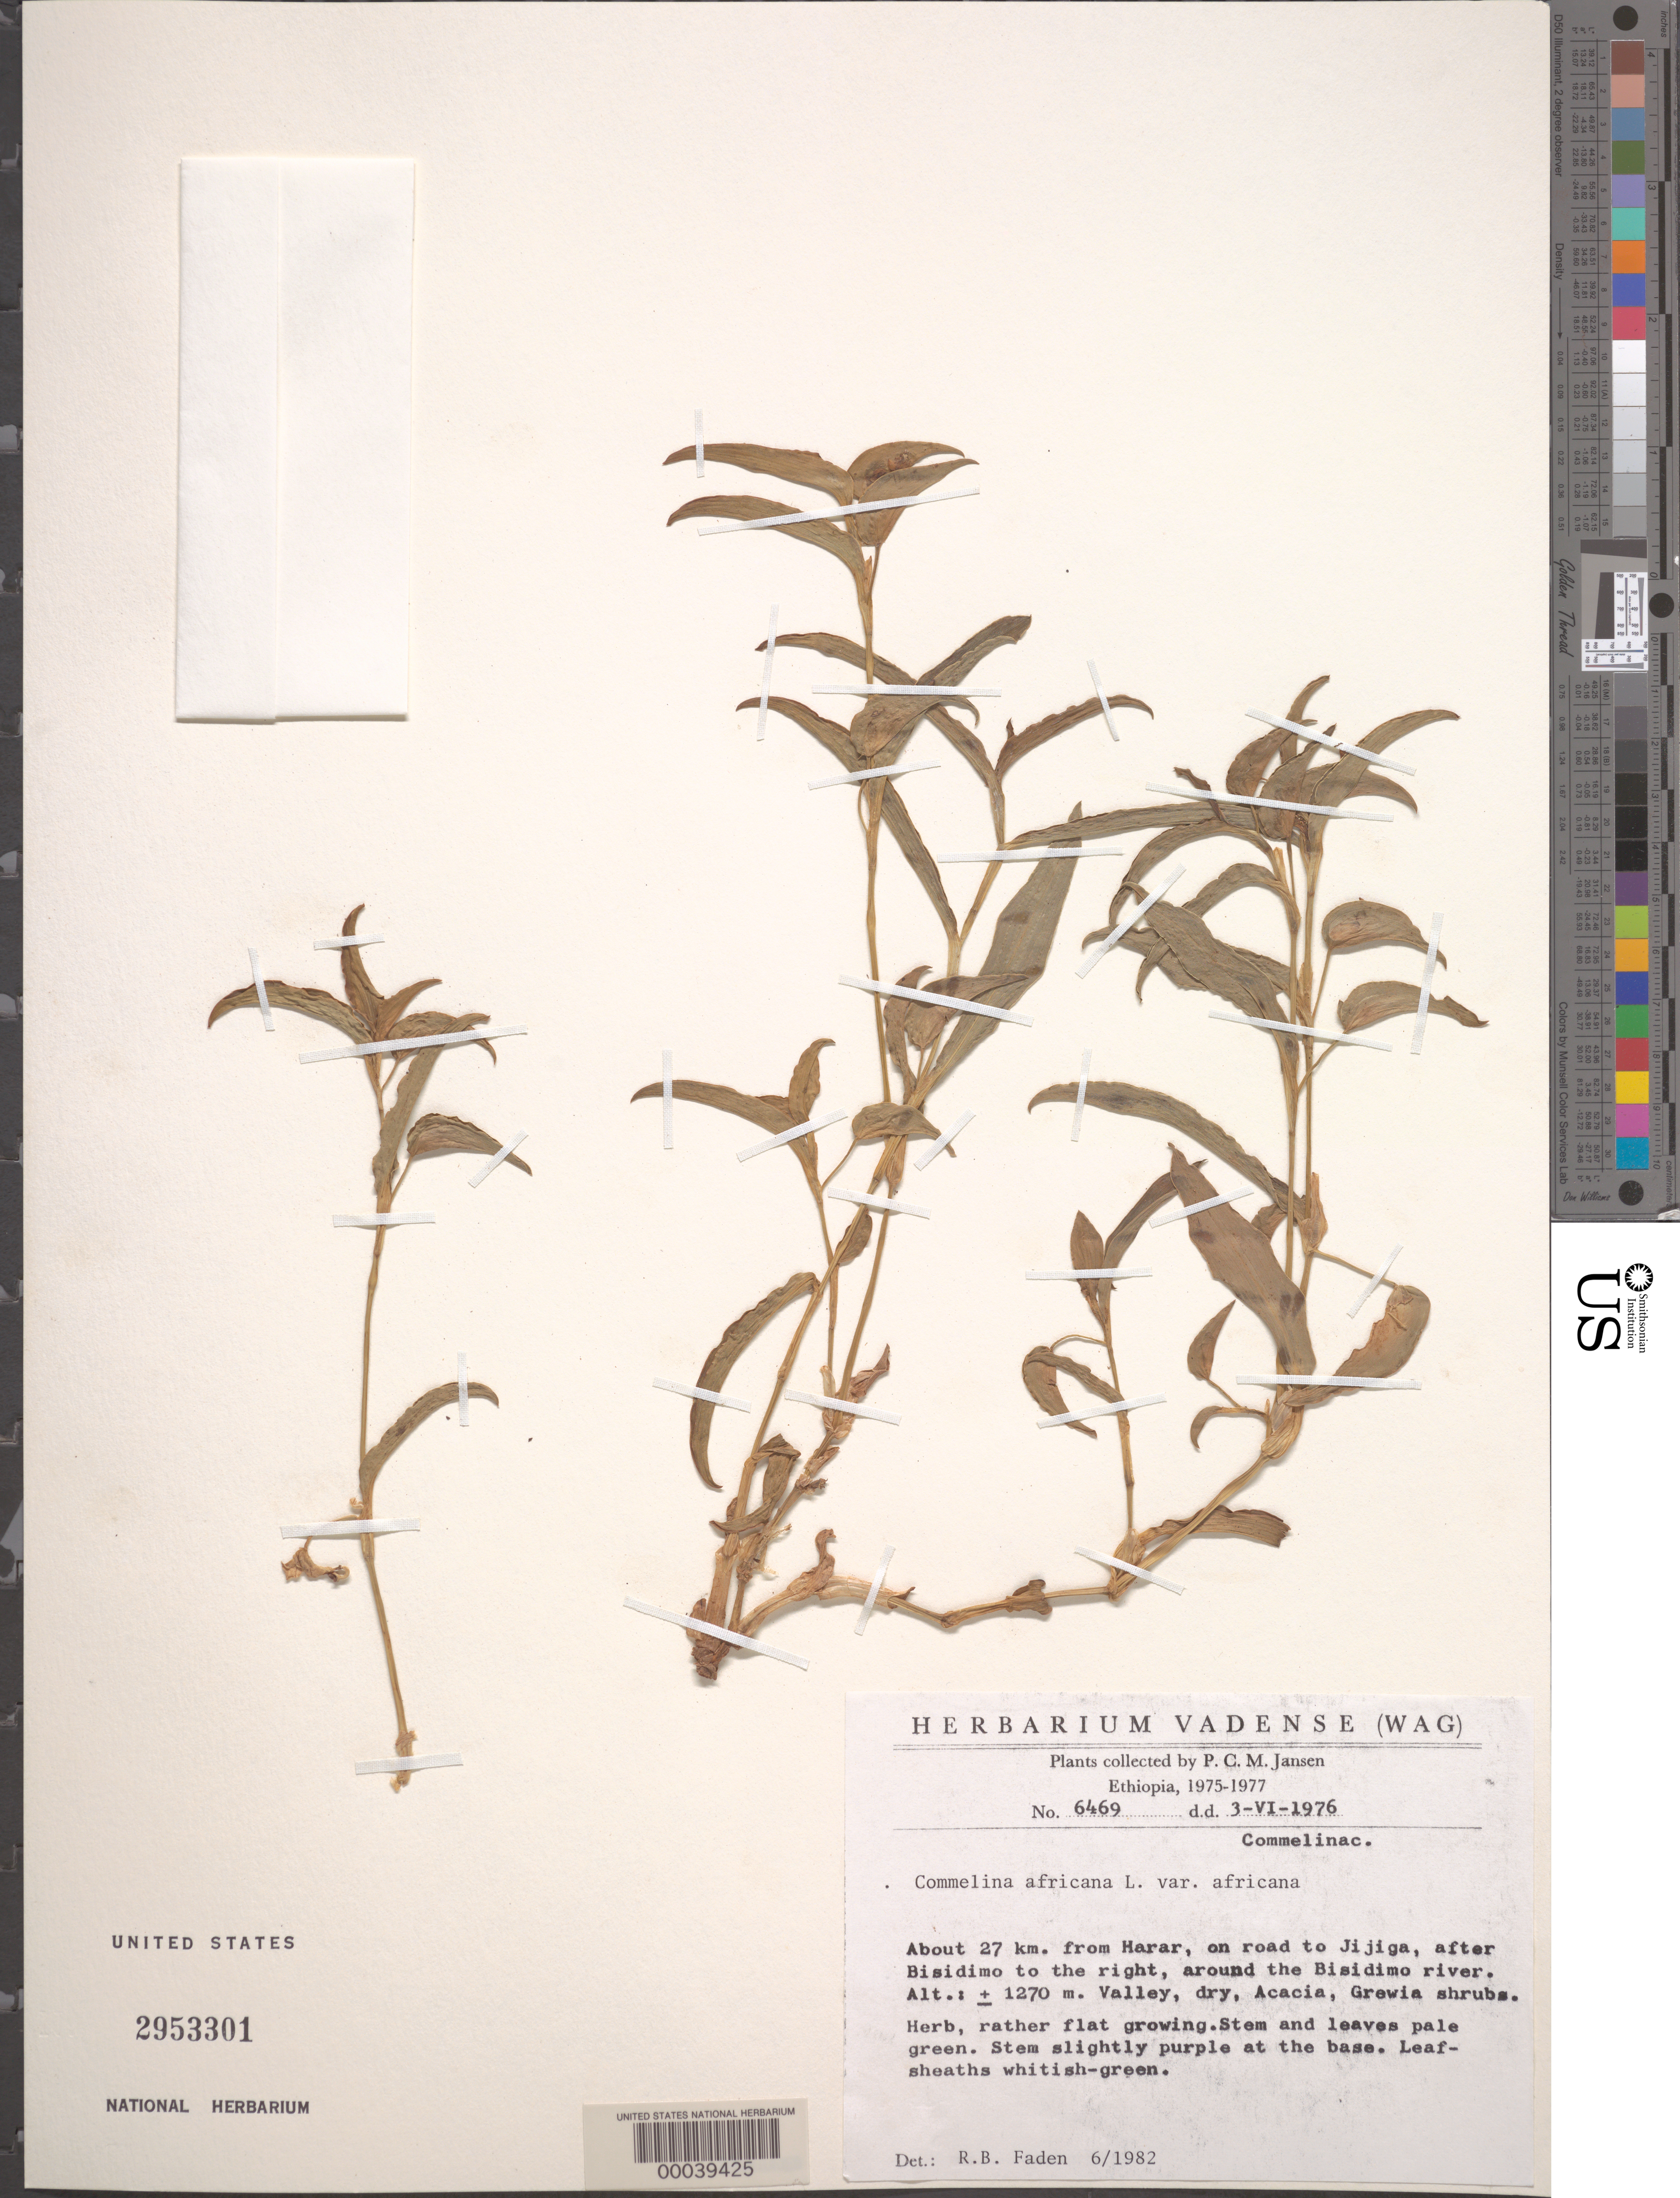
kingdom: Plantae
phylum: Tracheophyta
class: Liliopsida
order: Commelinales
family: Commelinaceae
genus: Commelina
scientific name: Commelina africana var. africana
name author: L.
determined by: Faden, Robert B., (US), Smithsonian Institution - National Museum of Natural History (UNITED STATES)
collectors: P. Jansen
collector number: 6469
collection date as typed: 03 Jun 1976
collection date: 1976-06-03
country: Ethiopia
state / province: Harari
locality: Harar, near bisidimo river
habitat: Dry valley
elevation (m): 1270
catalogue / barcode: US 2953301